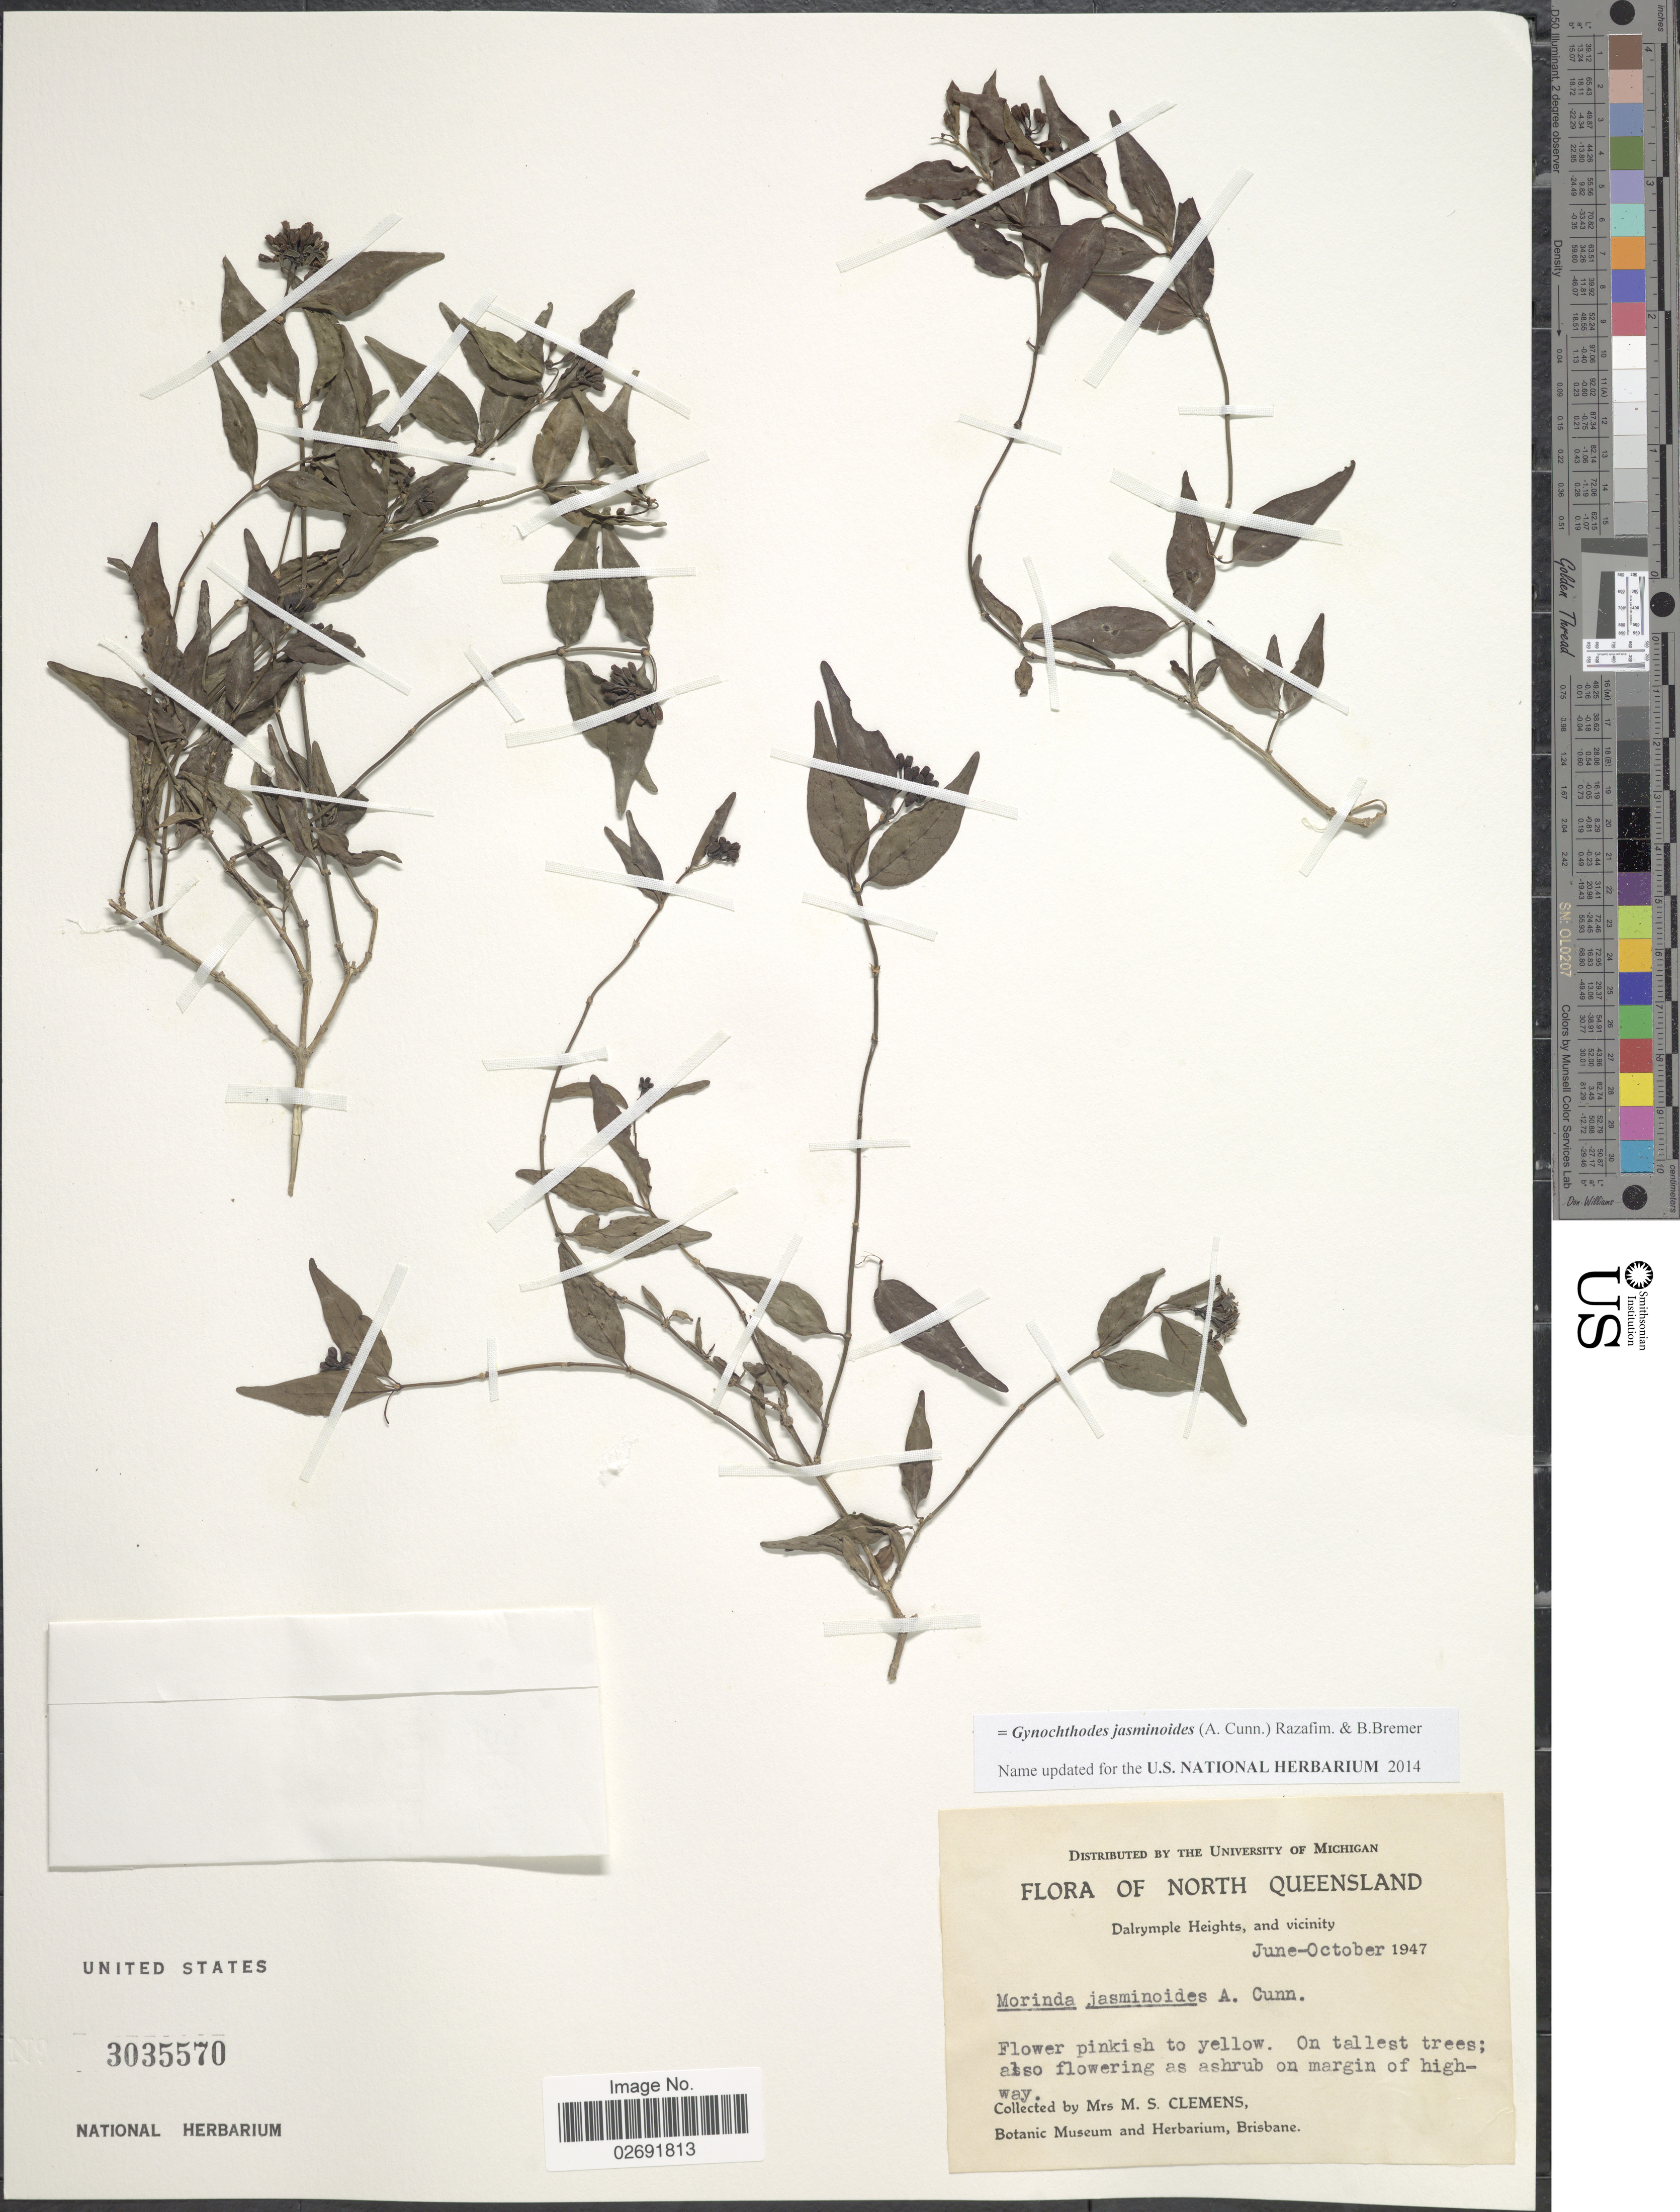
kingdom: Plantae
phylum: Tracheophyta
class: Magnoliopsida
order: Gentianales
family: Rubiaceae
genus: Gynochthodes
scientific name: Gynochthodes jasminoides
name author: (A. Cunn.) Razafim. & B. Bremer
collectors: M. S. Clemens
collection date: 1947-06/1947-10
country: Australia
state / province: Queensland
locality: North Queensland, Dalrymple Height, and vicinity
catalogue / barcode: US 3035570